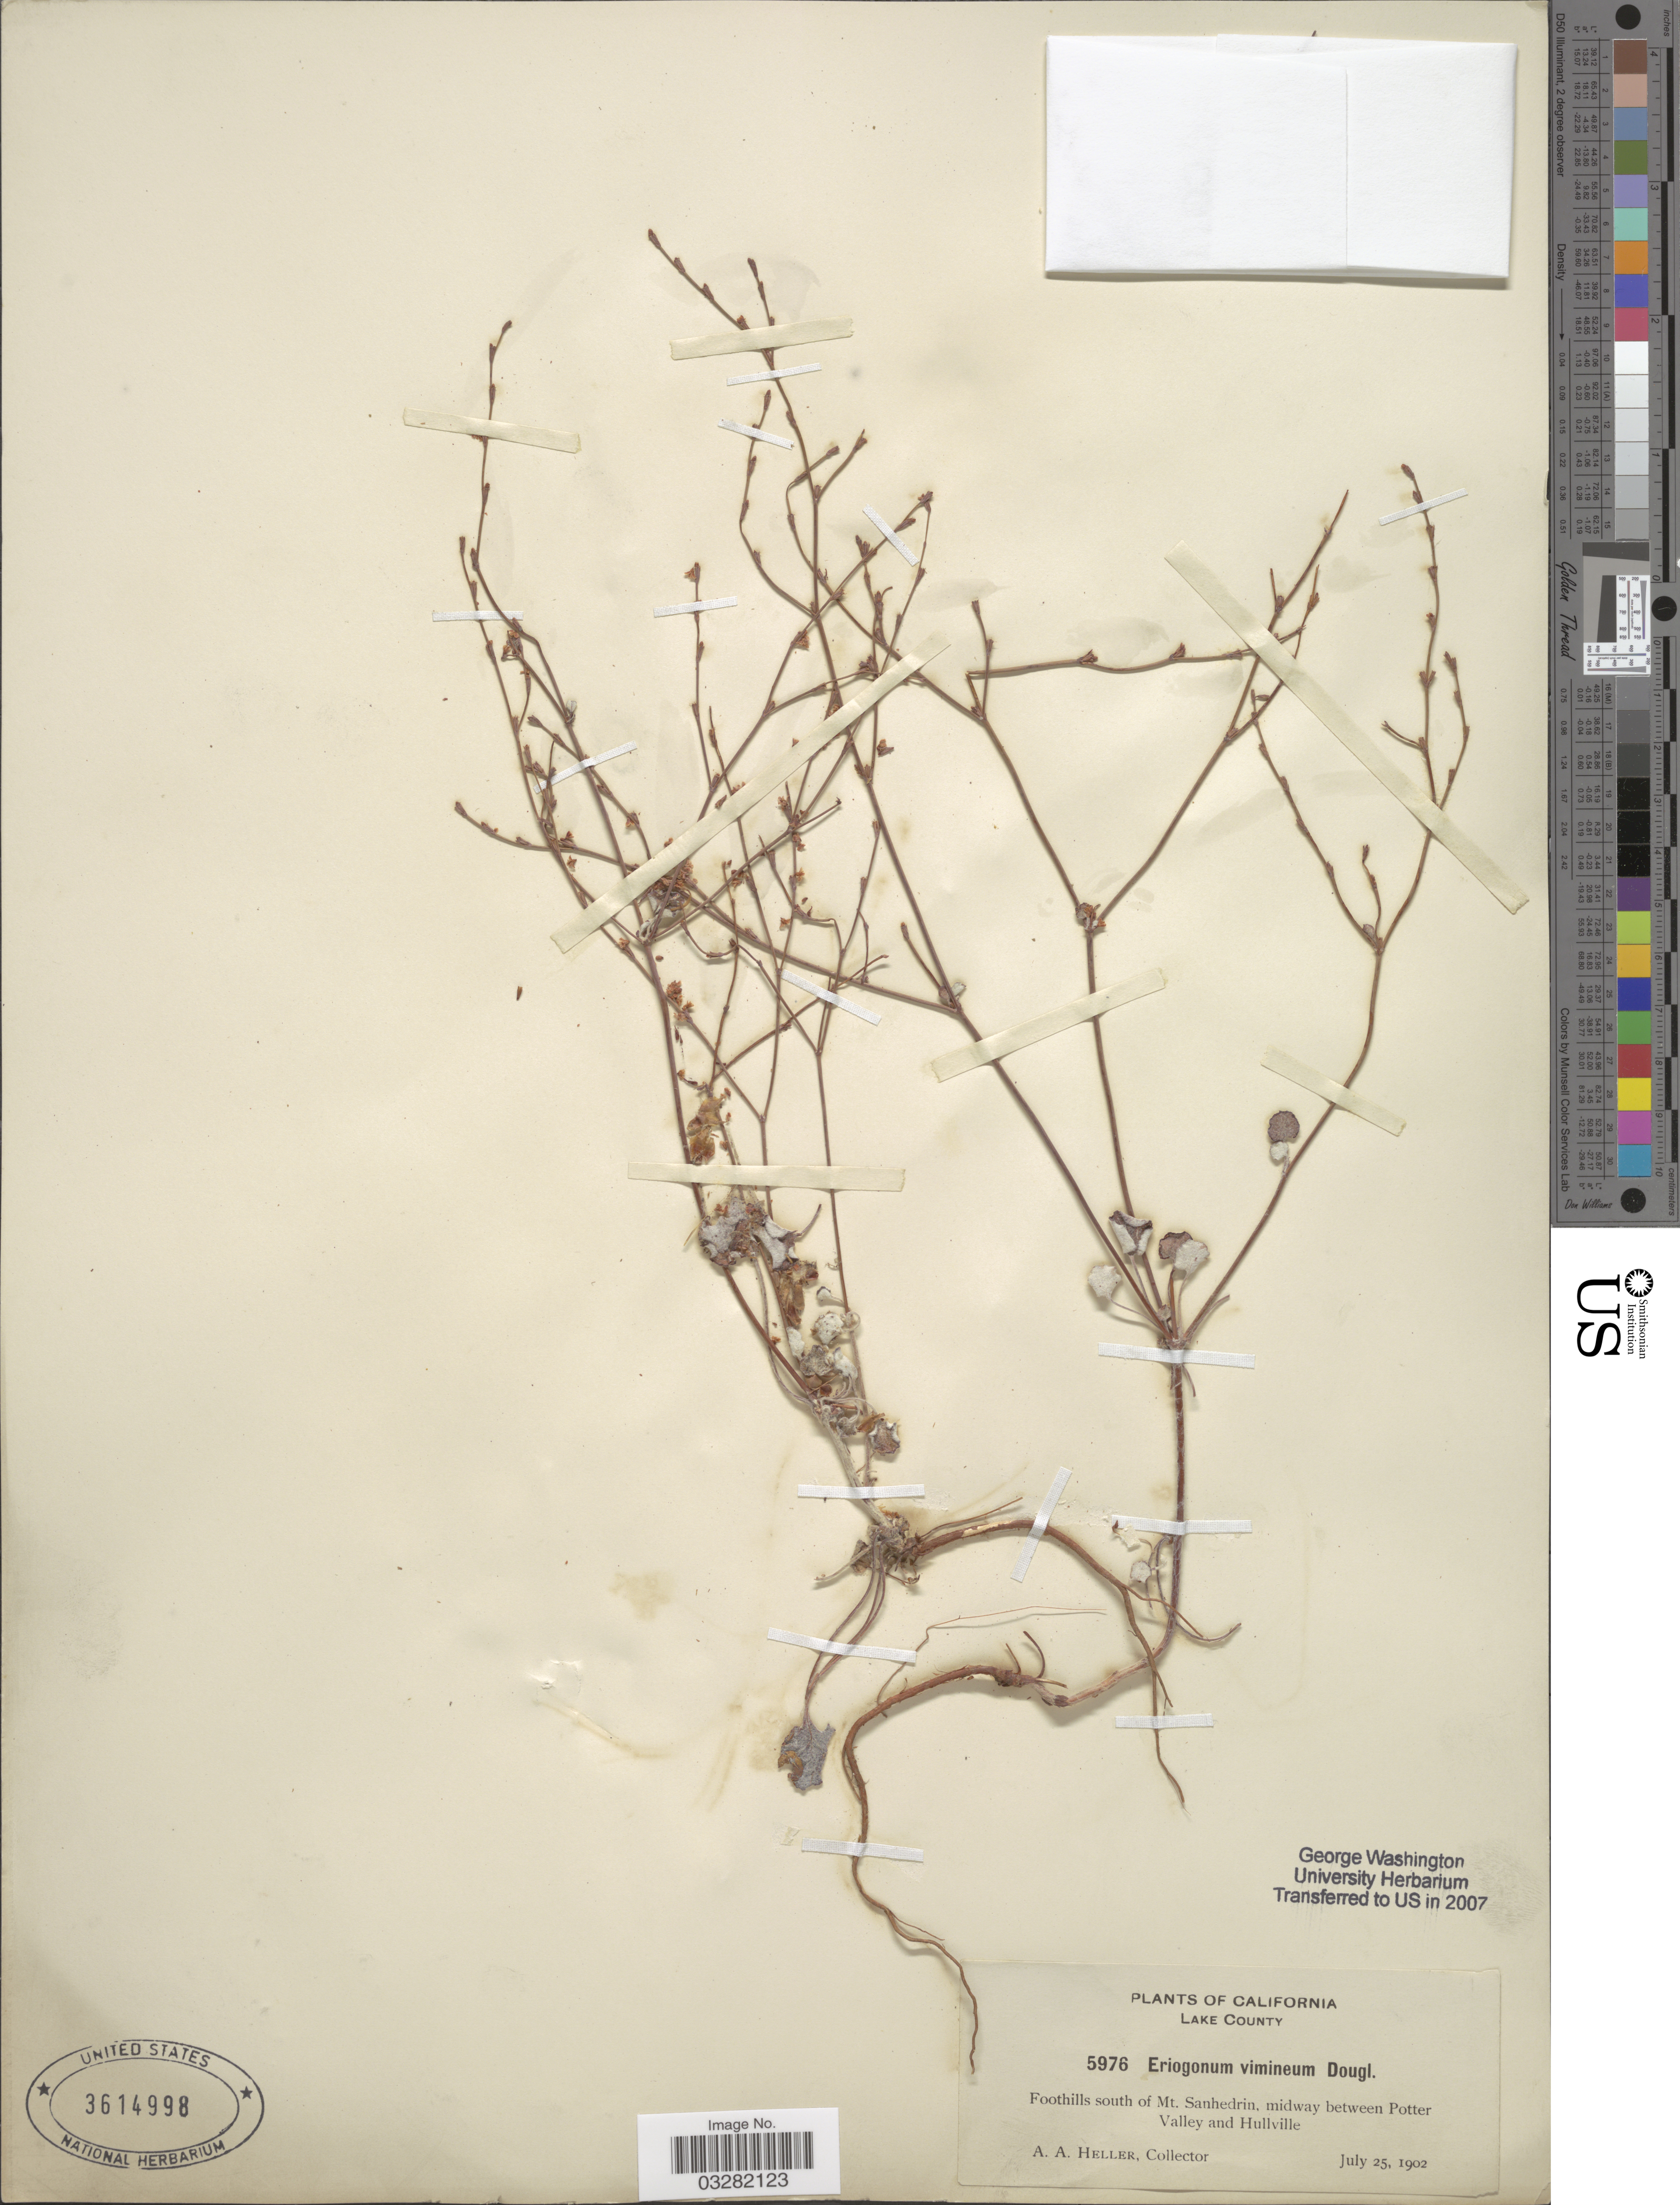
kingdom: Plantae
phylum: Tracheophyta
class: Magnoliopsida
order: Caryophyllales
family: Polygonaceae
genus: Eriogonum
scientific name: Eriogonum vimineum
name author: Douglas ex Benth.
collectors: A. A. Heller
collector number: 5976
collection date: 1902-07-25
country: United States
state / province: California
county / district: Lake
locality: Lake County. Foothills south of Mt. Sanhedrin, midway between Potter Valley and Hullville.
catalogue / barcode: US 3614998